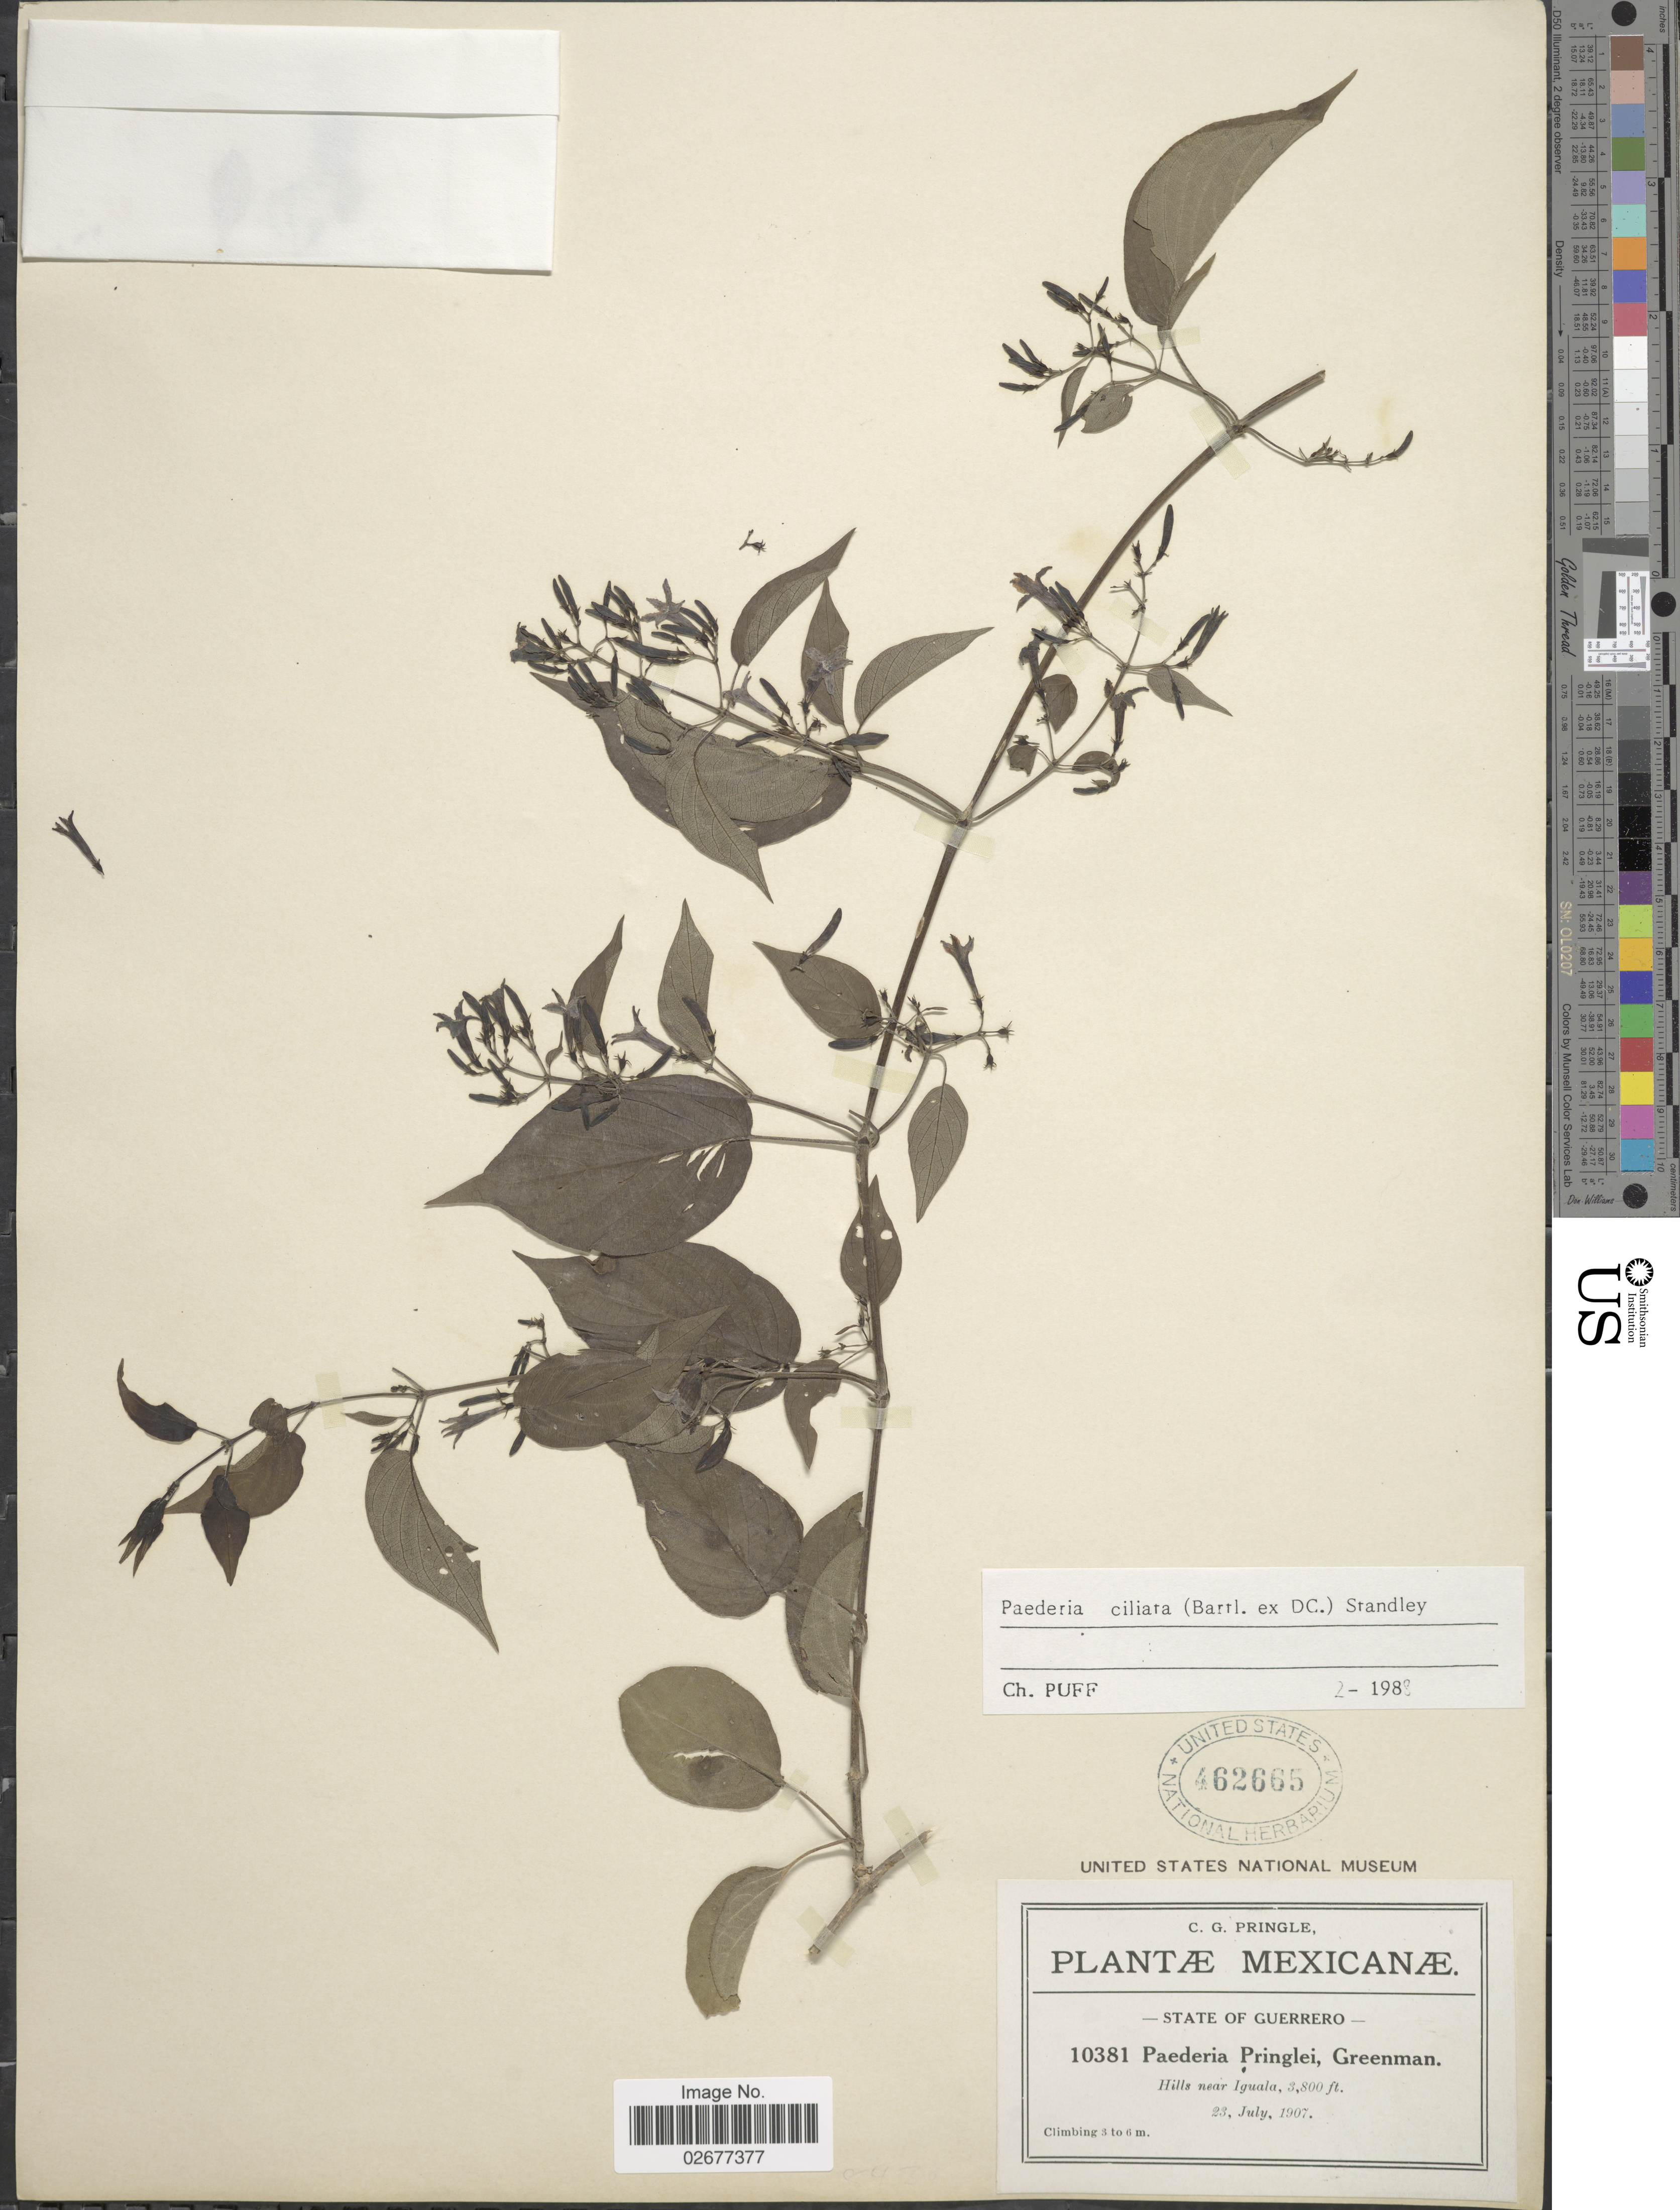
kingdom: Plantae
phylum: Tracheophyta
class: Magnoliopsida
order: Gentianales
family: Rubiaceae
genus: Paederia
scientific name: Paederia ciliata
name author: (Bartl. ex DC.) Standl.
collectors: C. G. Pringle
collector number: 10381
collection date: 1907-07-23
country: Mexico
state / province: Guerrero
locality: State of Guerrero, Hills near Iguala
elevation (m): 1158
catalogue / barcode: US 462665